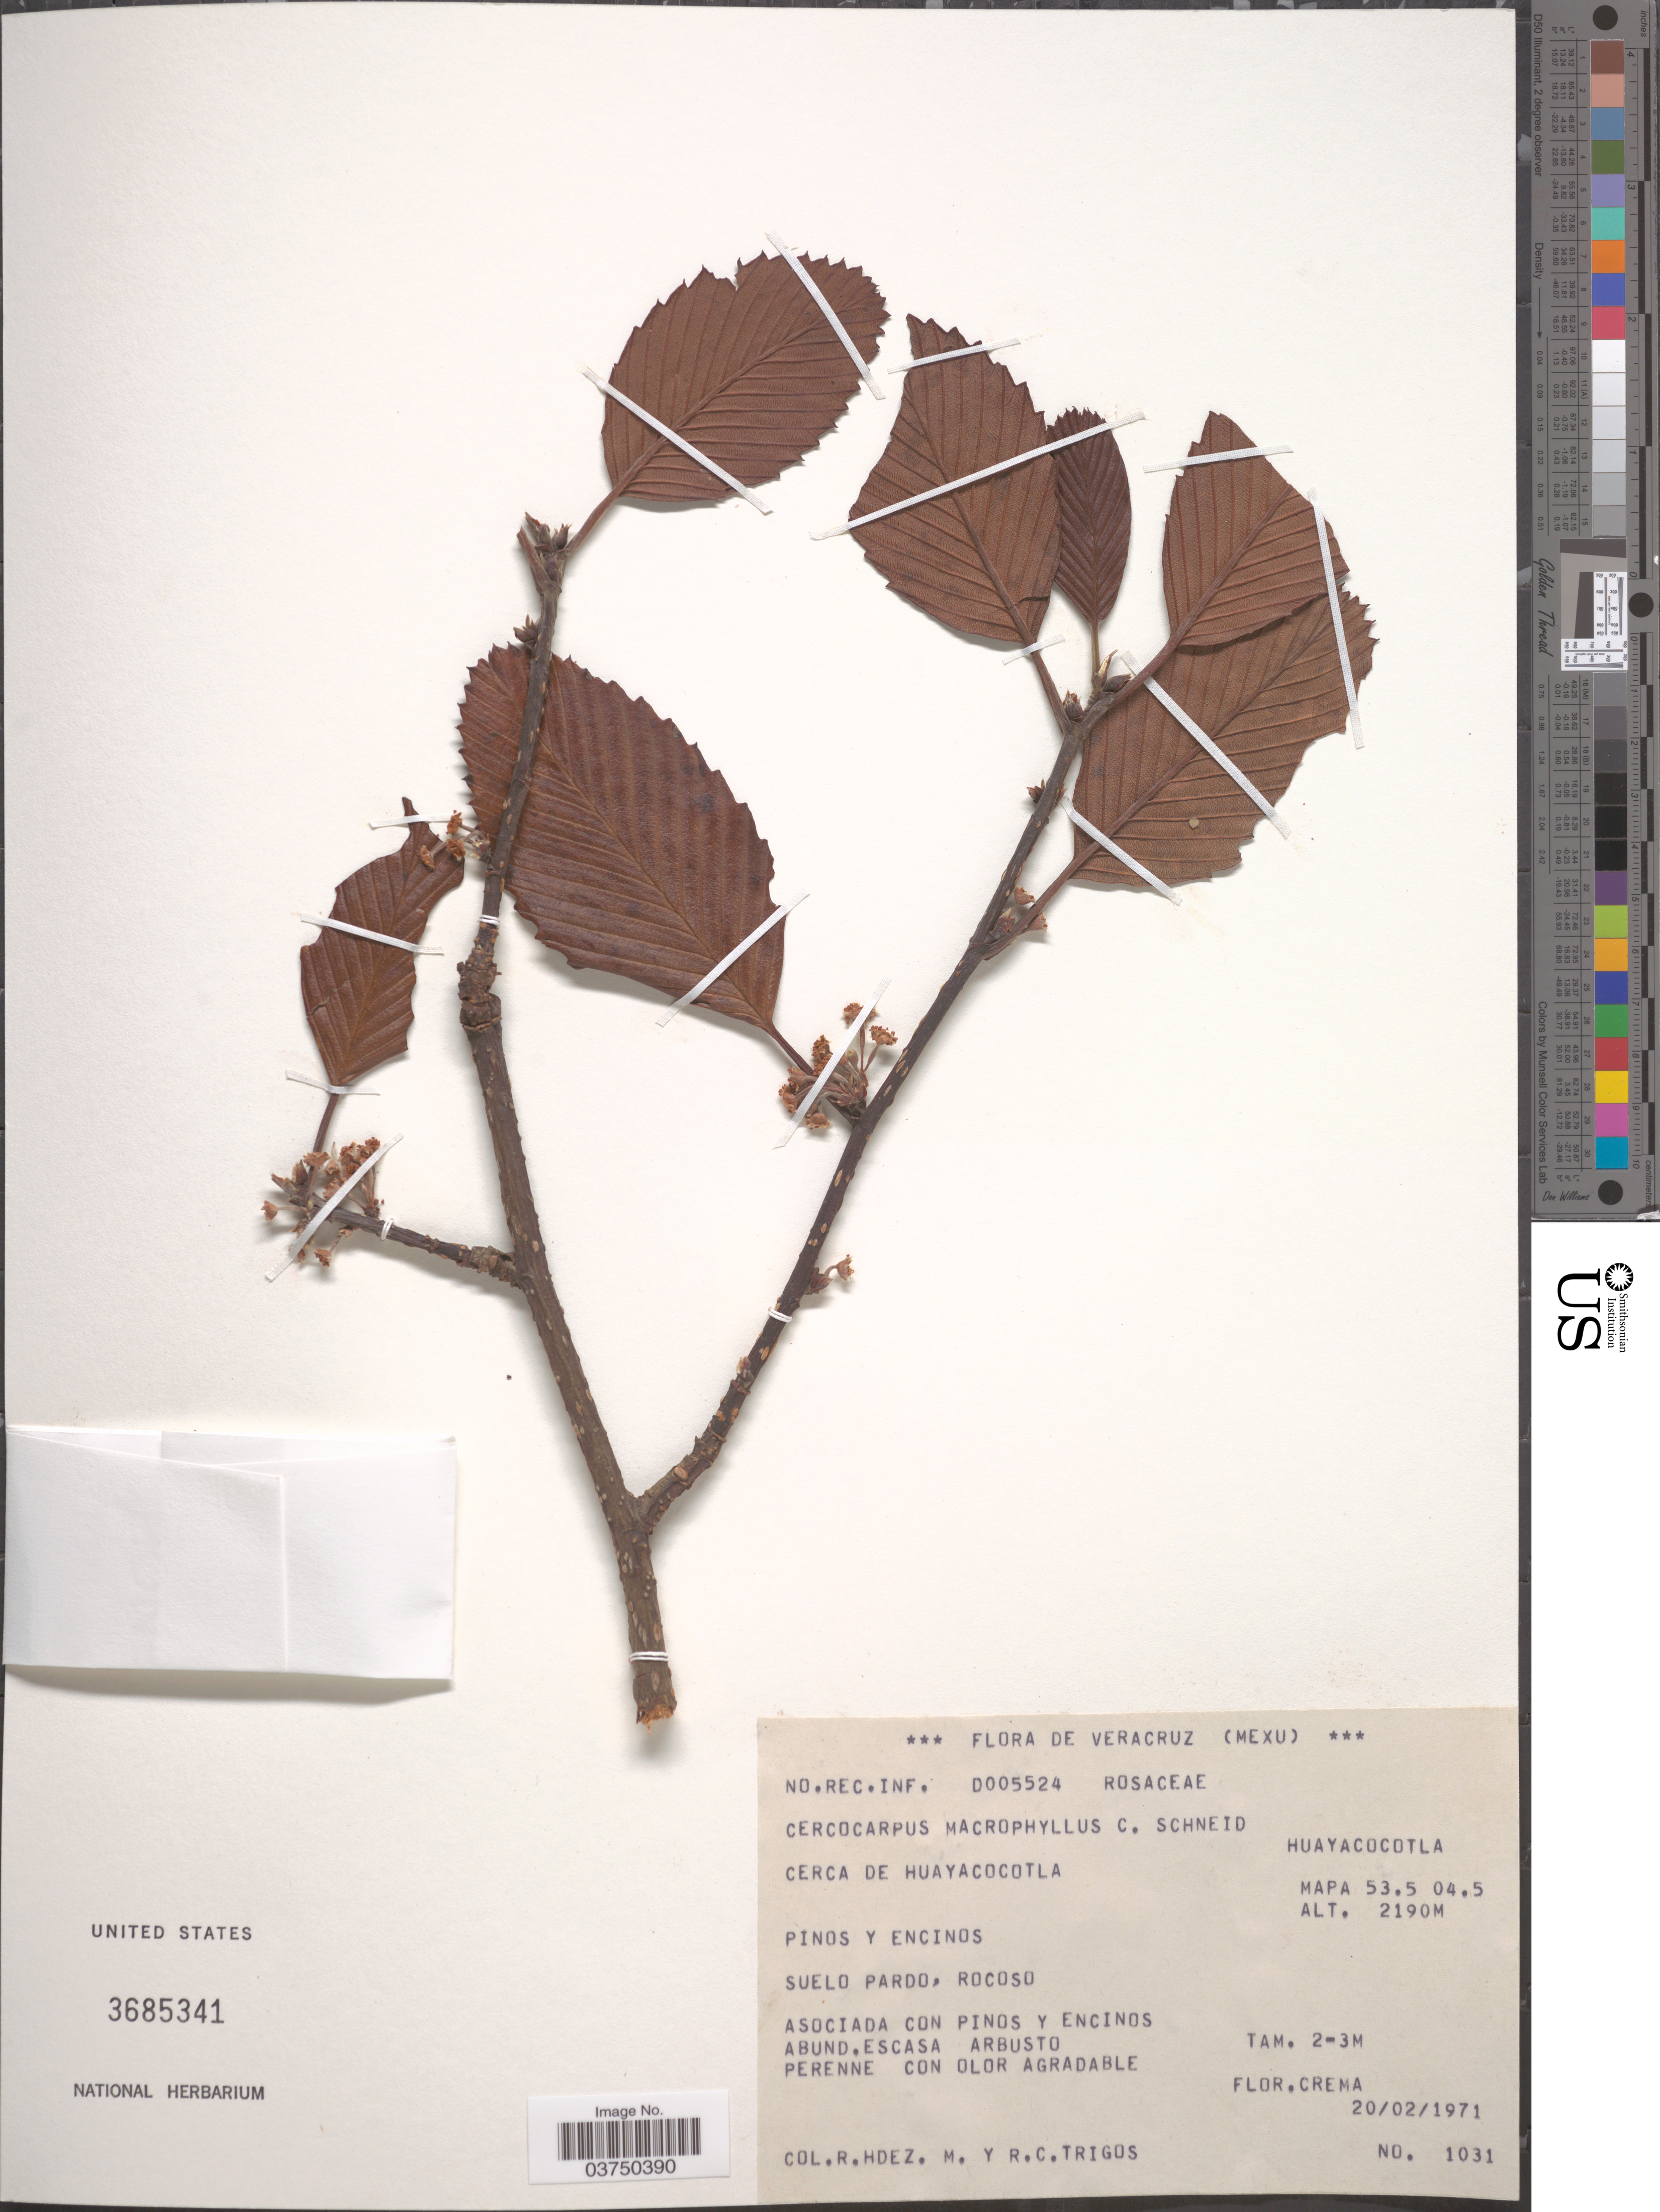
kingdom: Plantae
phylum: Tracheophyta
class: Magnoliopsida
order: Rosales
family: Rosaceae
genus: Cercocarpus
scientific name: Cercocarpus macrophyllus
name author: C.K. Schneid.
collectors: R. Hdez & R. Trigos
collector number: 1031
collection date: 1971-02-20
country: Mexico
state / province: Veracruz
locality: Veracruz. Huayacocotla. Cerca de Huayacocotla. Mapa 53.5 04.5.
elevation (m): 2190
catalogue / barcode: US 3685341